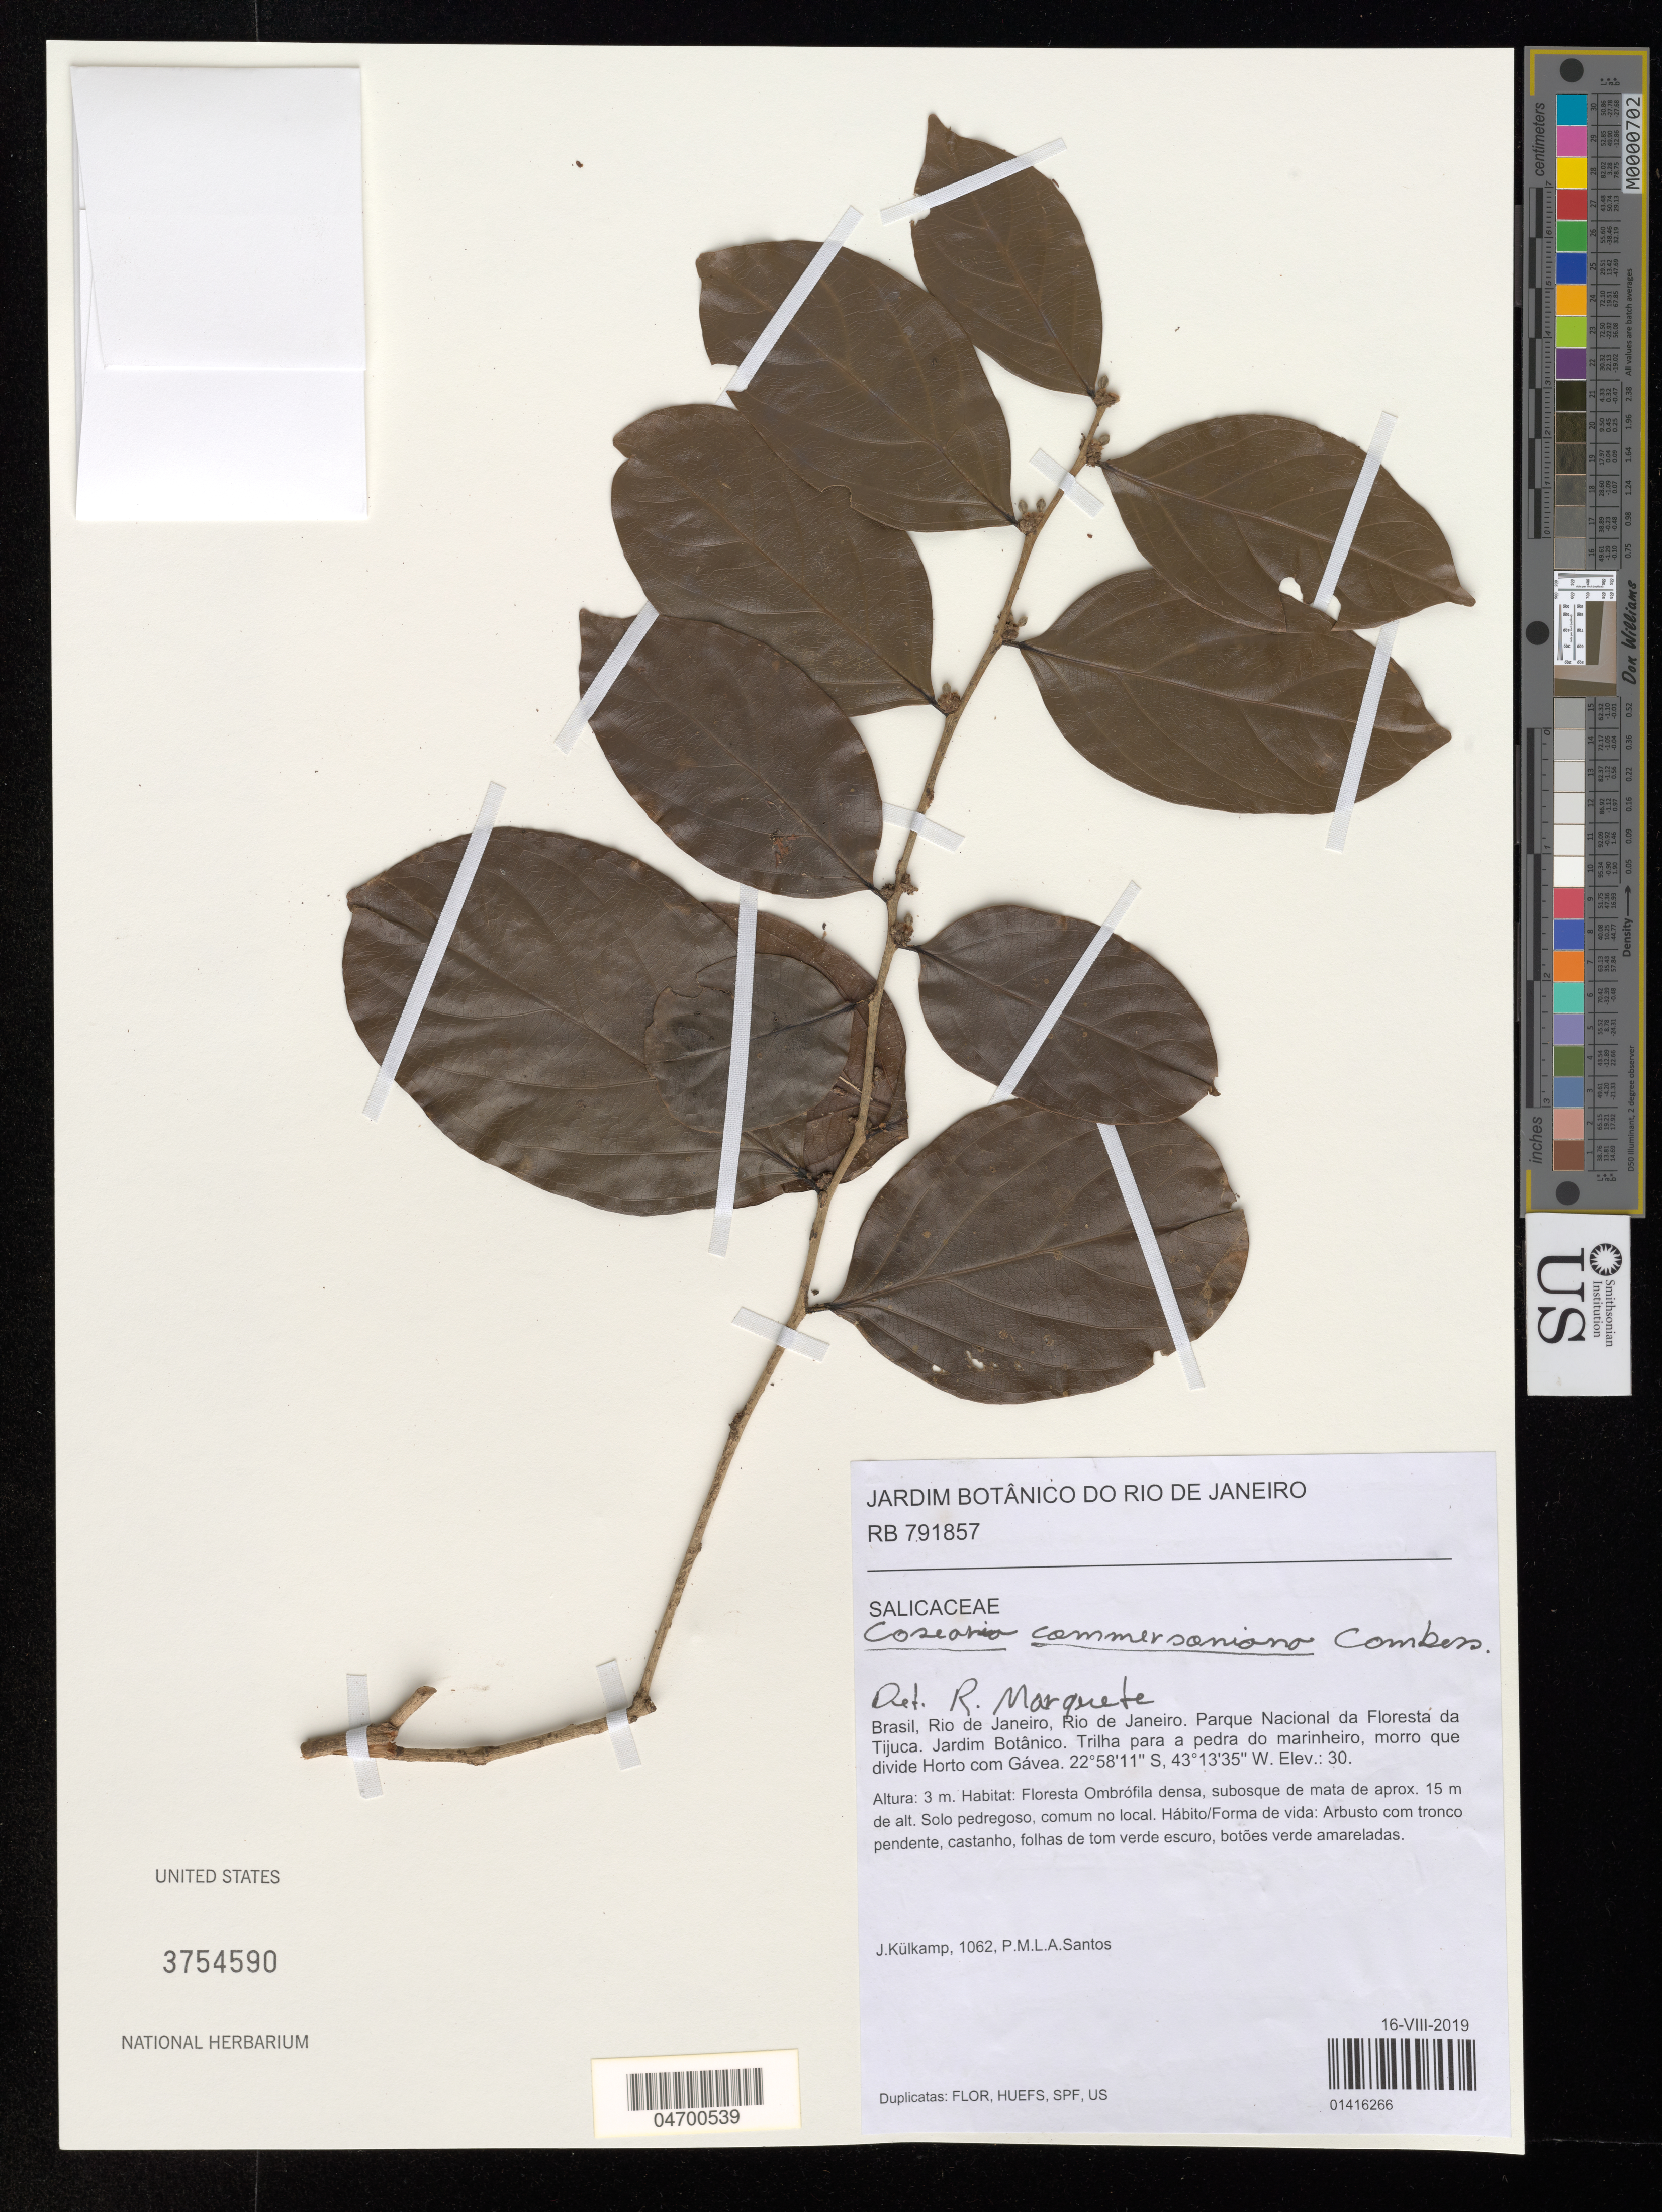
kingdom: Plantae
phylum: Tracheophyta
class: Magnoliopsida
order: Malpighiales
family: Salicaceae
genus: Casearia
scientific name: Casearia commersoniana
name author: Cambess.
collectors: J. Külkamp & P. Santos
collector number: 1062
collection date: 2019-08-16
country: Brazil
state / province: Rio de Janeiro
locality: Parque Nacional da Floresta da Tijuca. Jardim Botânico. Trilha para a pedra do marinheiro, morro que divide Horto com Gávea.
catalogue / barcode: US 3754590